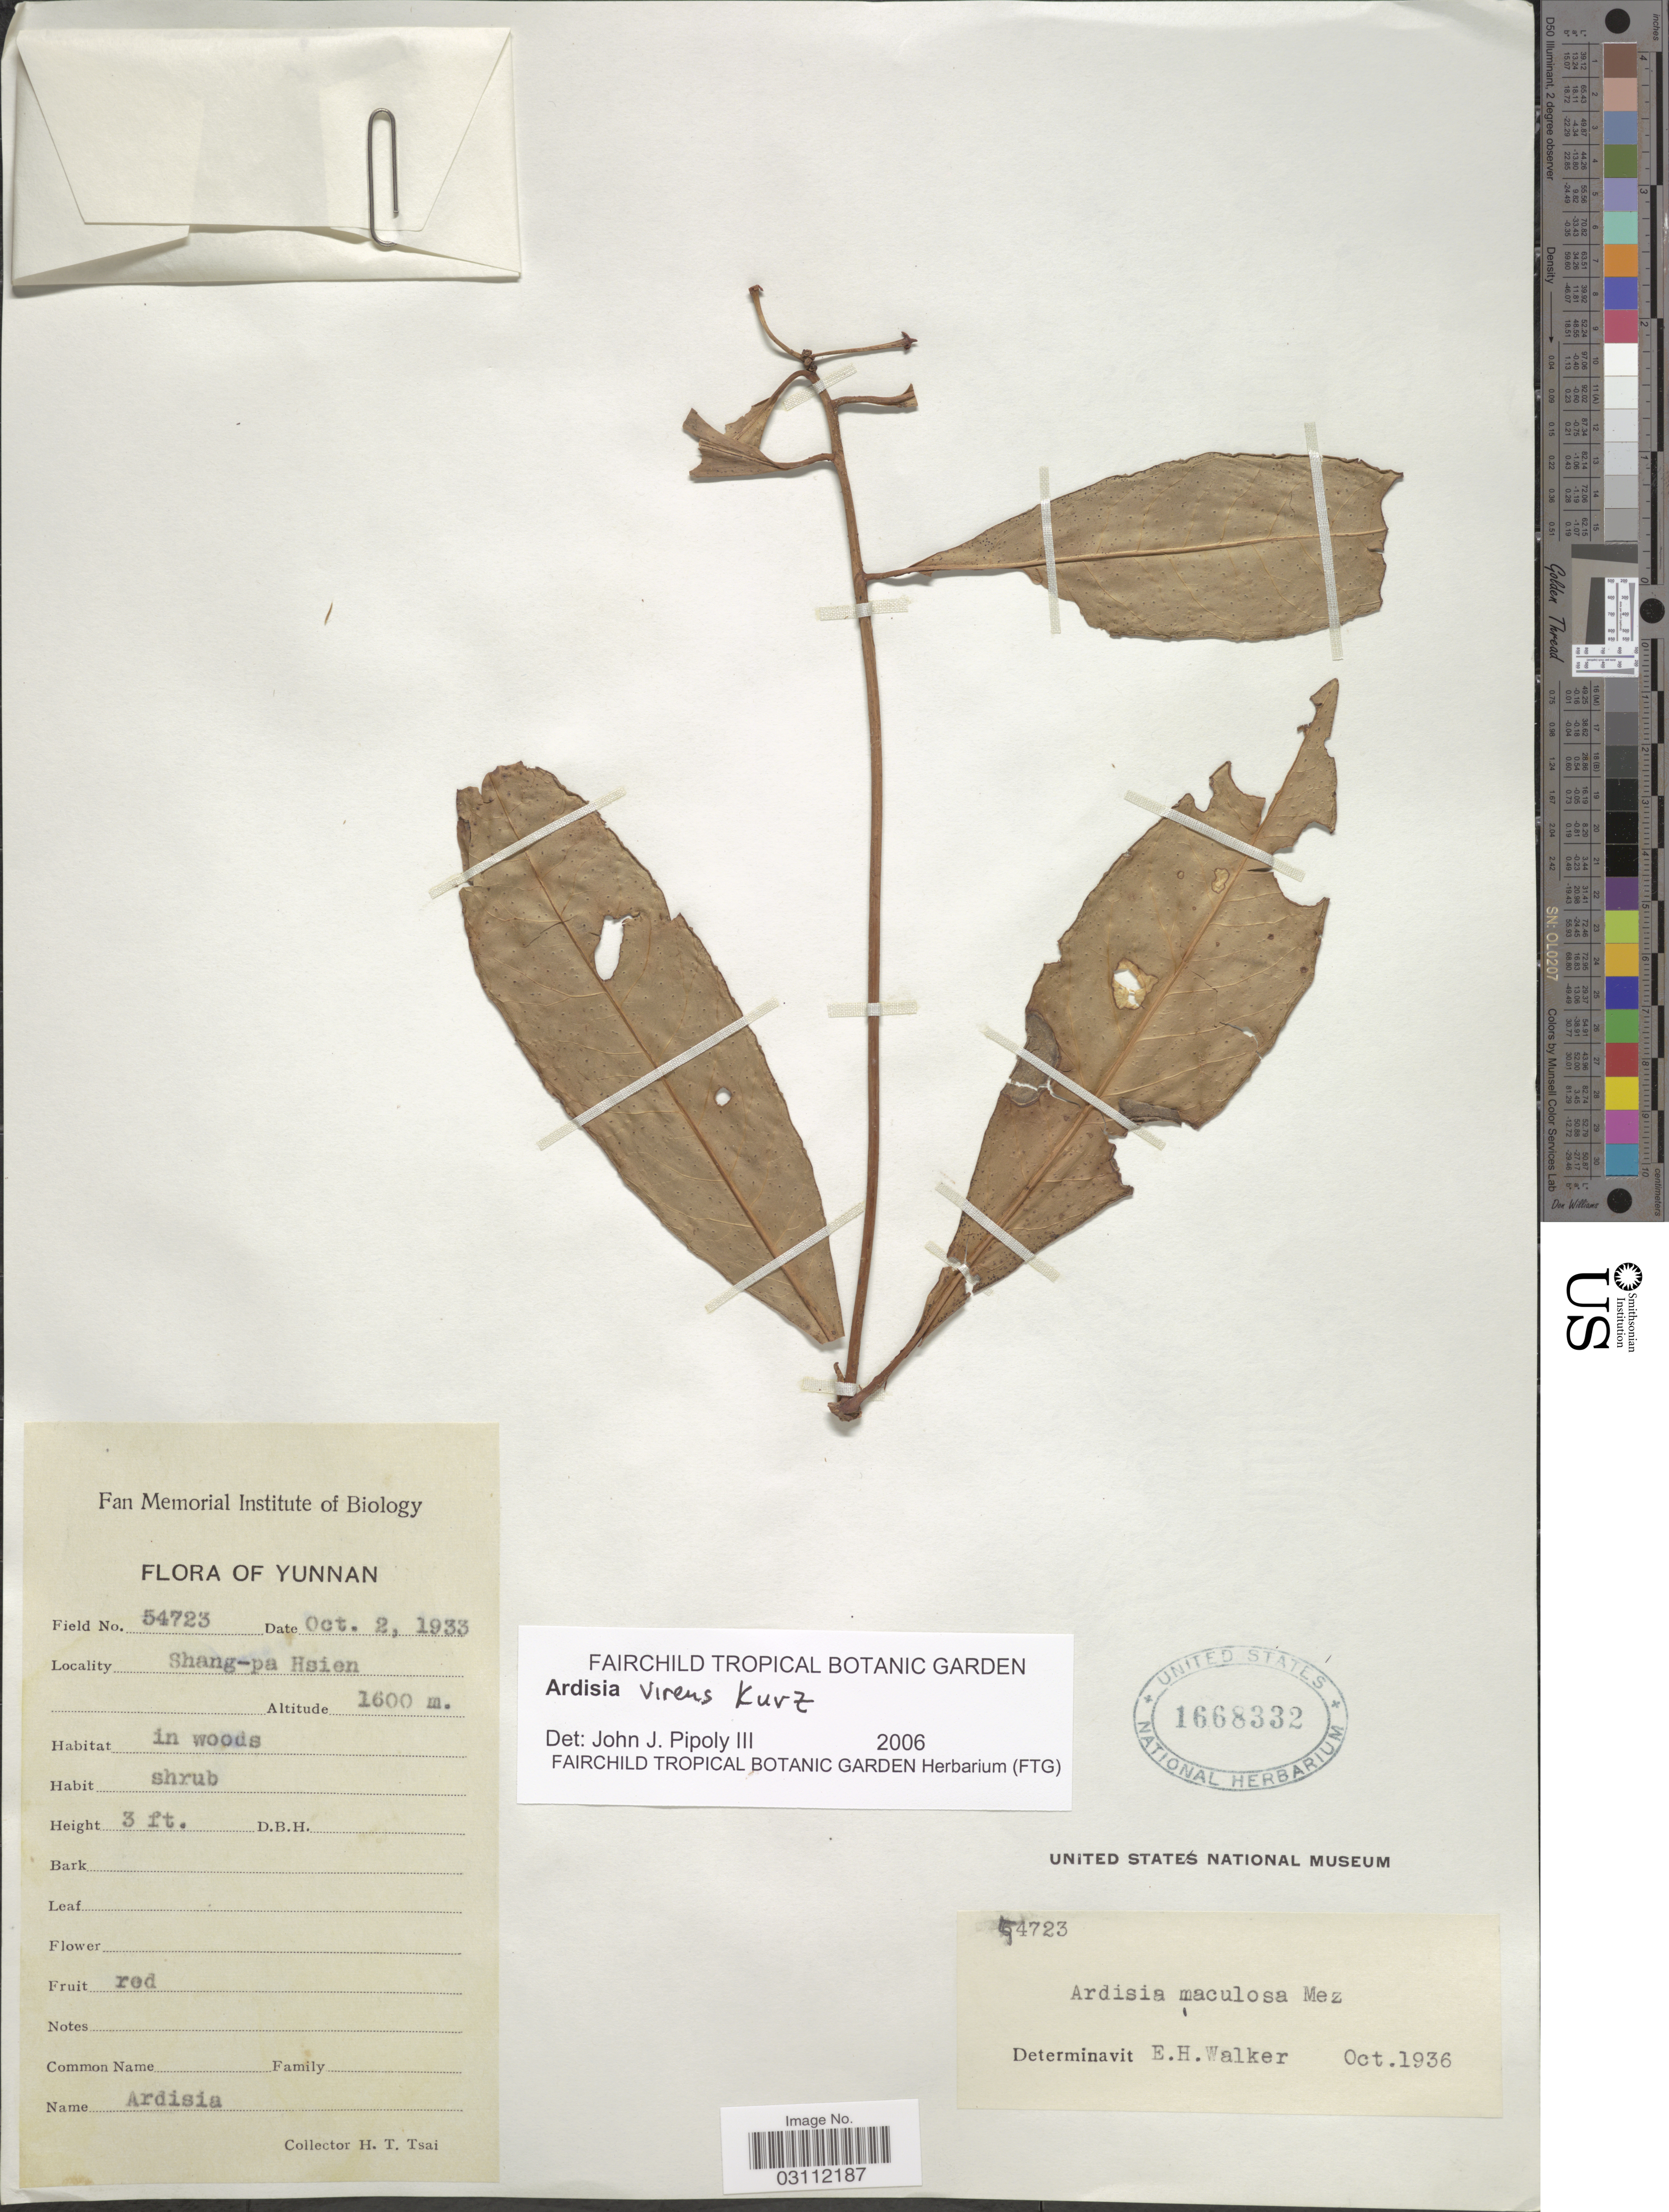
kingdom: Plantae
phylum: Tracheophyta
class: Magnoliopsida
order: Ericales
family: Primulaceae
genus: Ardisia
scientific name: Ardisia virens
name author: Kurz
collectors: H. Tsai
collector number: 54723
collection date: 1933-10-02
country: China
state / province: Yunnan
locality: Shang-pa Hsien.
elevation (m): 1600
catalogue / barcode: US 1668332